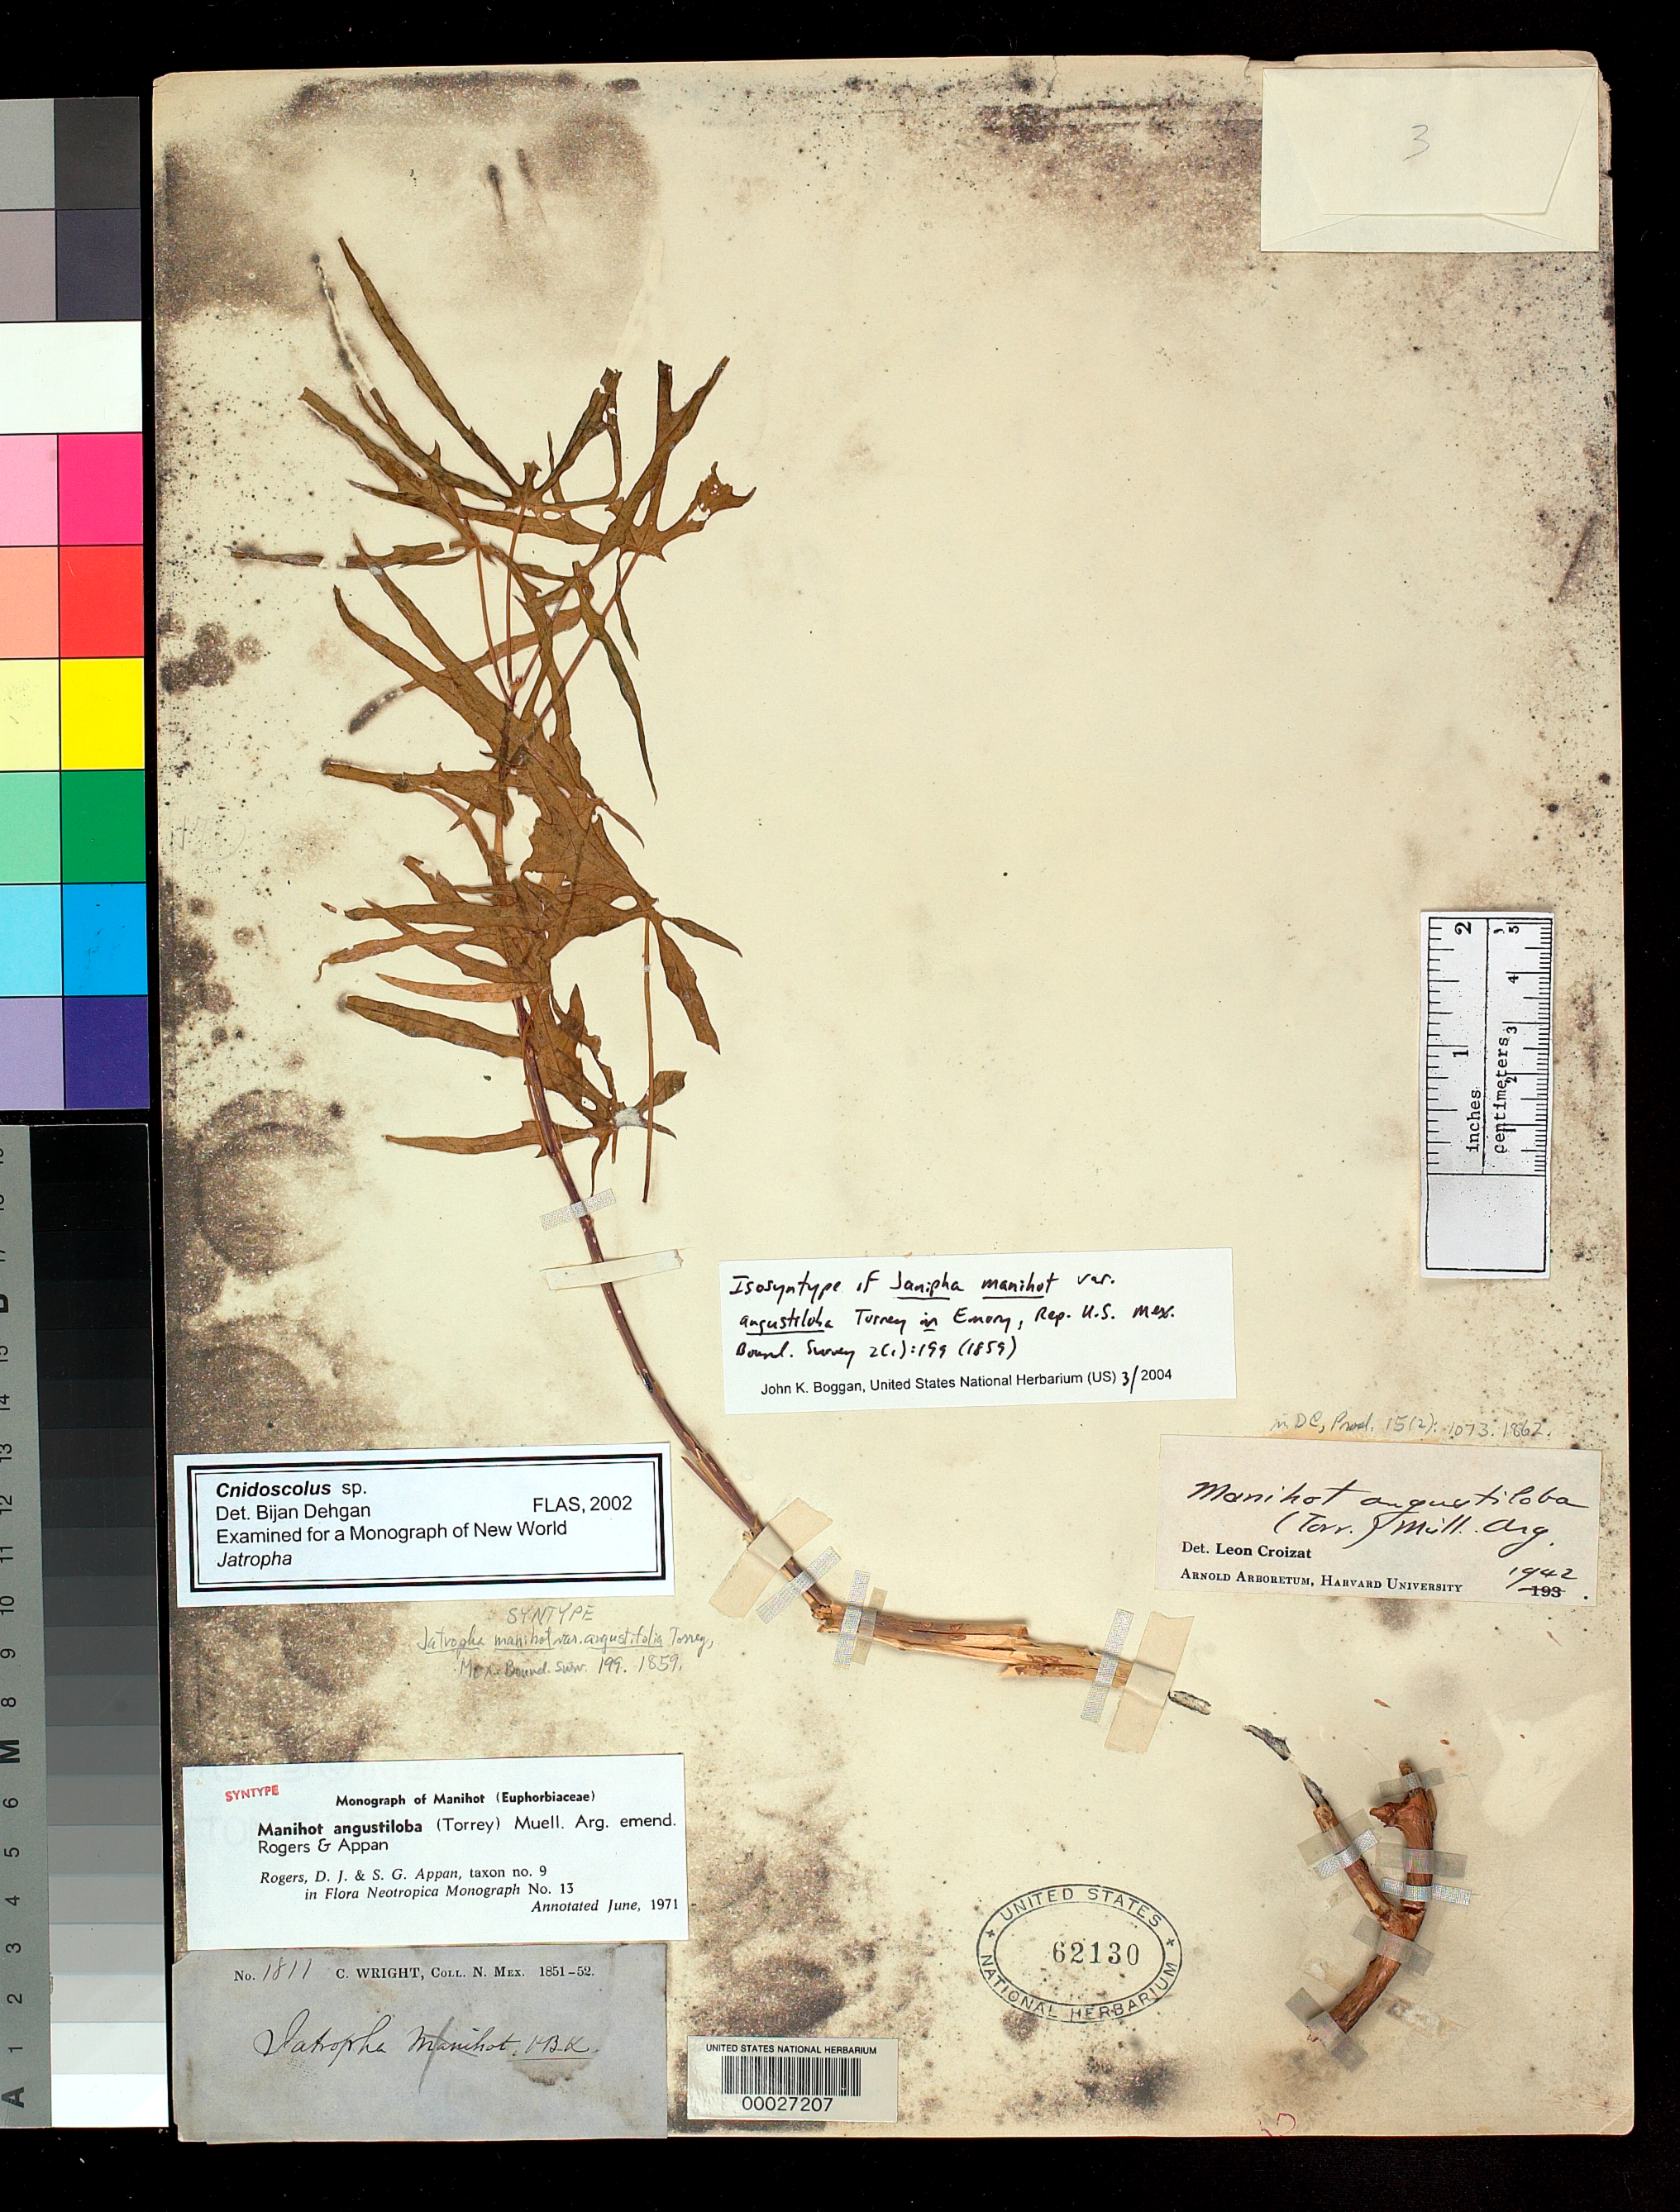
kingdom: Plantae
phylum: Tracheophyta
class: Magnoliopsida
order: Malpighiales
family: Euphorbiaceae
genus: Janipha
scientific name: Janipha manihot var. angustiloba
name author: Torr. in Emory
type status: Isosyntype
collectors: C. Wright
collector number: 1811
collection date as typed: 1851 to -- --- 1852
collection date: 1851/1852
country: Mexico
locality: "N. Mex." [=Northern Mexico, not New Mexico]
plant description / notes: Cited 1973 by Rogers & Appan, Fl. Neotrop. Monogr. 13: 55. Annotated by Dehgan (2002) as "Cnidoscolus sp."; Lectotype is Schott iii 8 (lecto: NY, see Croizat 1942, J. Arn. Arb. 23: 223-224).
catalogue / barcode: US 62130